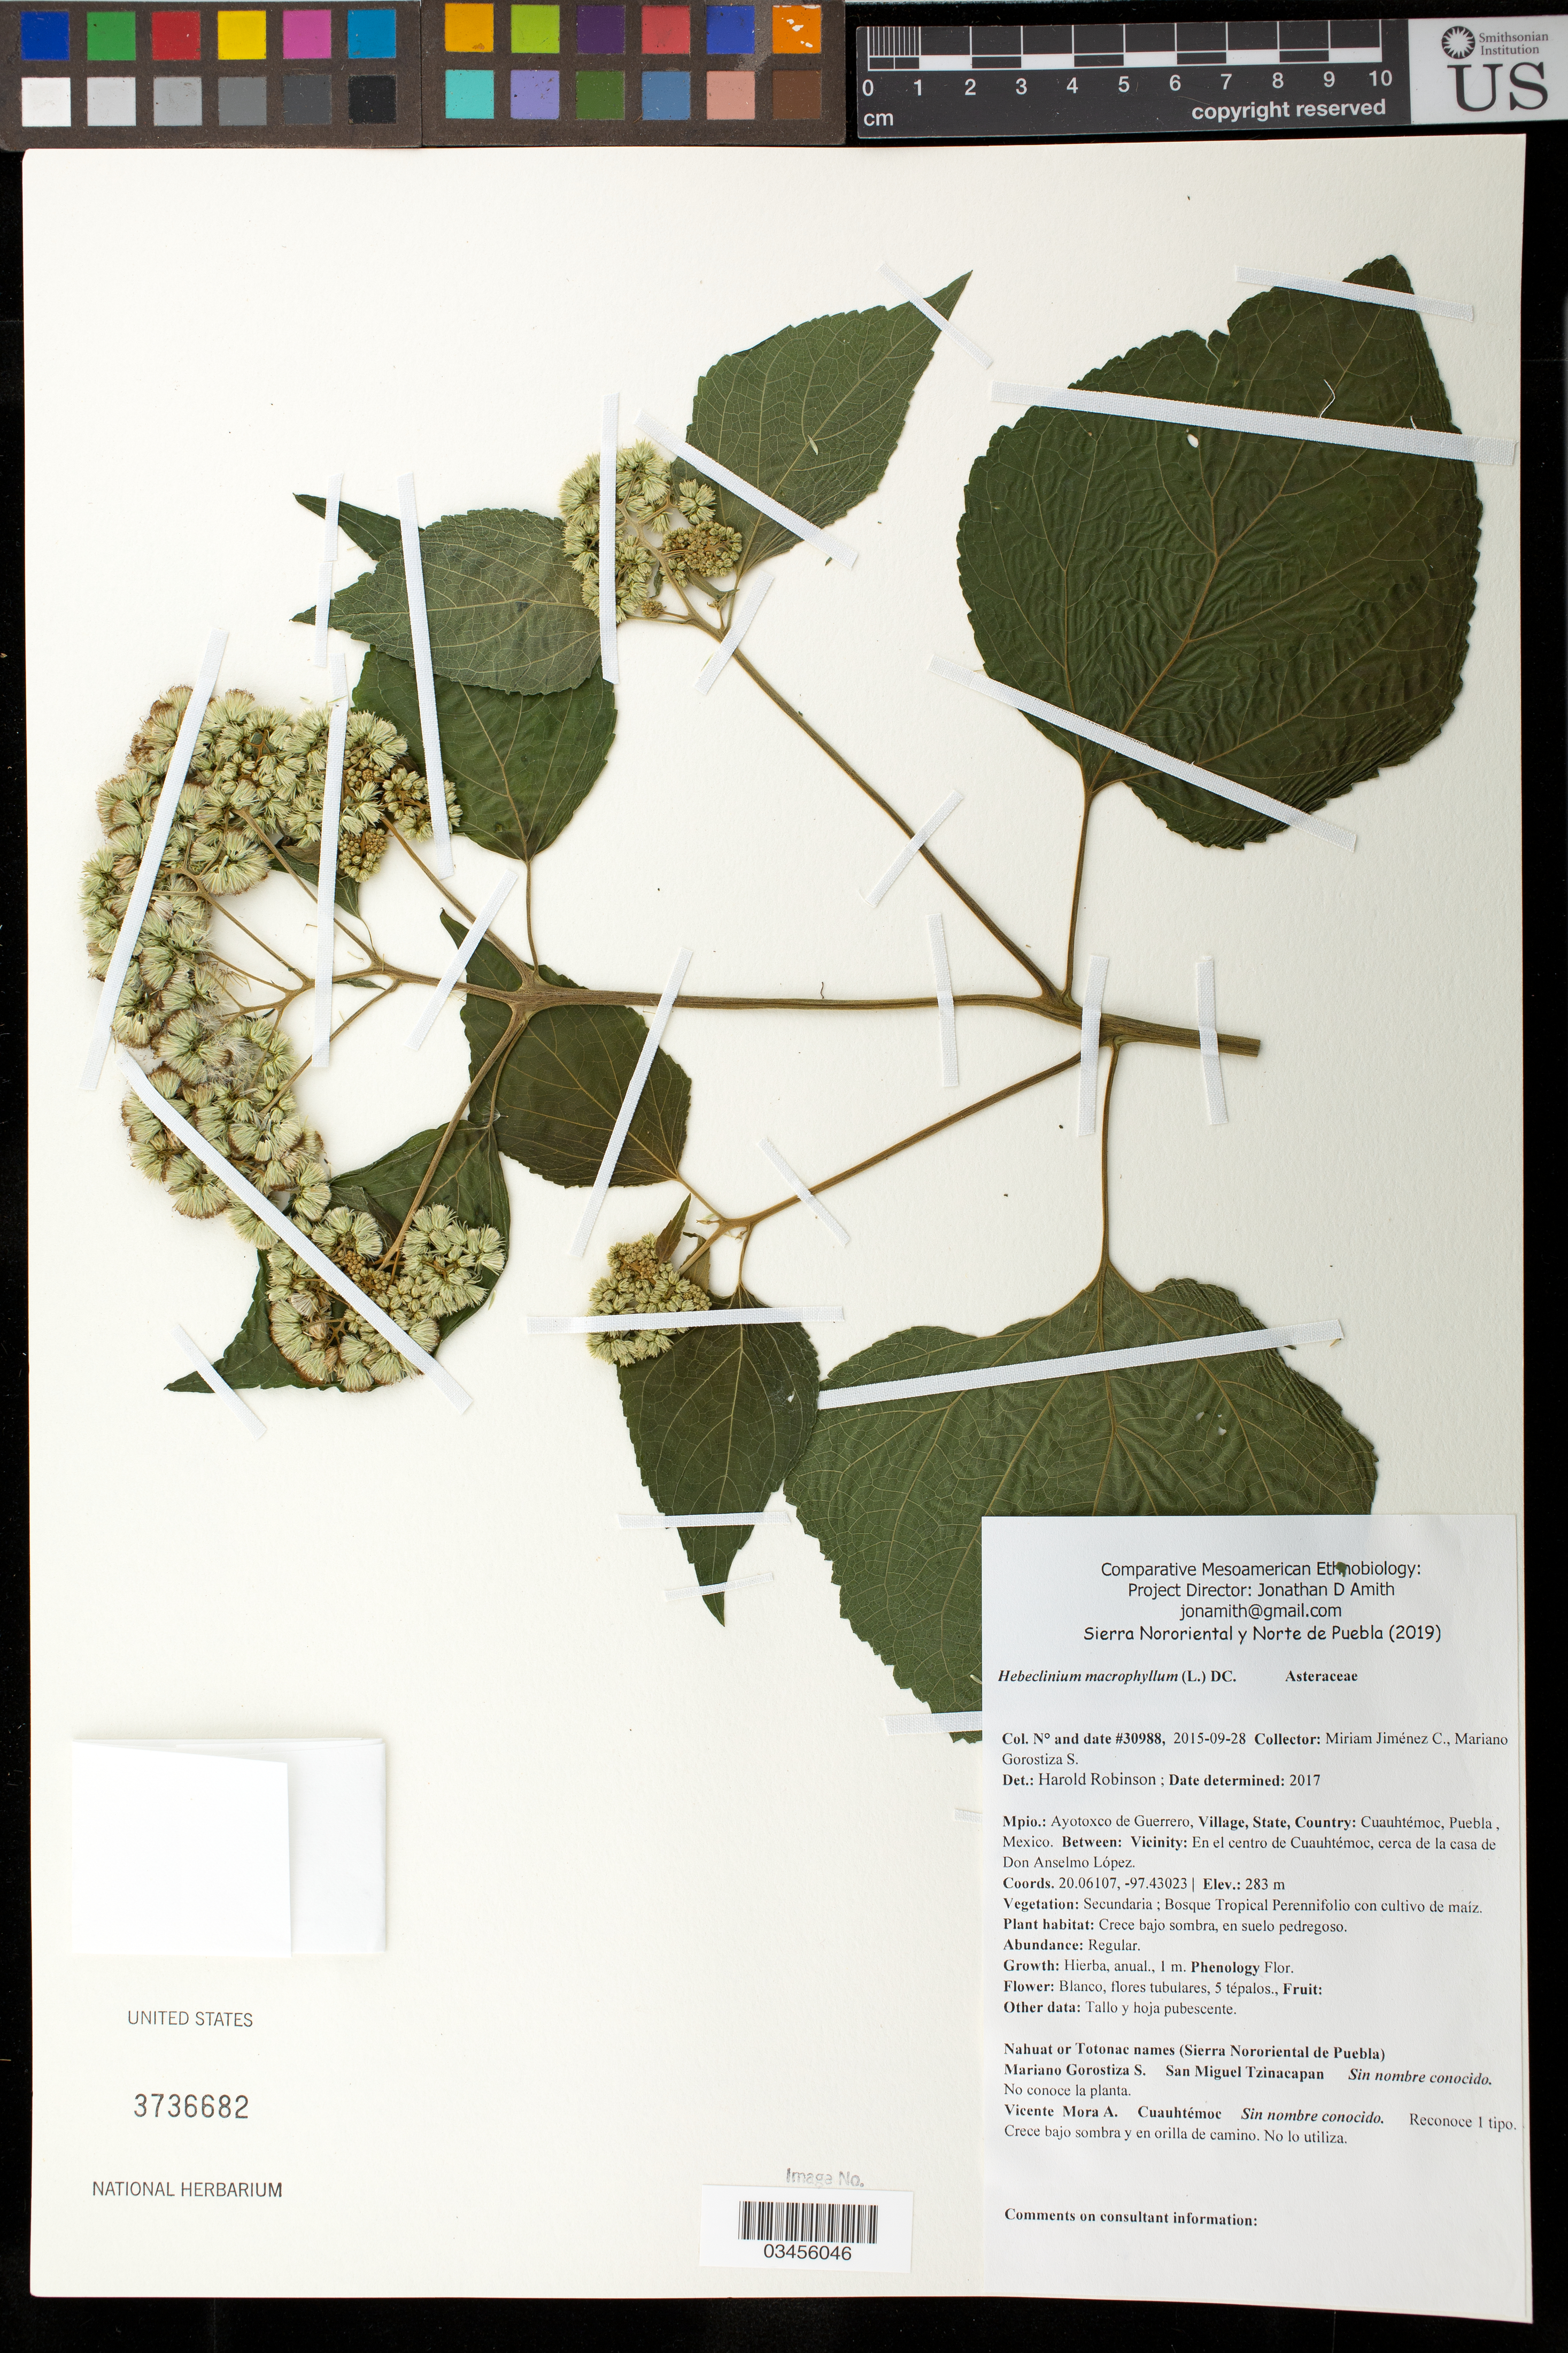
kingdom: Plantae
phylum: Tracheophyta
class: Magnoliopsida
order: Asterales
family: Asteraceae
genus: Hebeclinium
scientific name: Hebeclinium macrophyllum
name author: (L.) DC.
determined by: Robinson, Harold E., (US)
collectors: M. Jiménez Chimil & M. Gorostiza S.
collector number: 30988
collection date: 2015-09-28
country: México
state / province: Puebla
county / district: Ayotoxco de Guerrero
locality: PUEBLO: Cuauhtémoc; LOCALIDAD EXACTA: En el centro de Cuauhtémoc, cerca de la casa de Don Anselmo López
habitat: Bosque tropical perennifolio con cultivo de maíz | Bajo sombra, en suelo pedregoso.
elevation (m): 283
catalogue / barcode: US 3736682